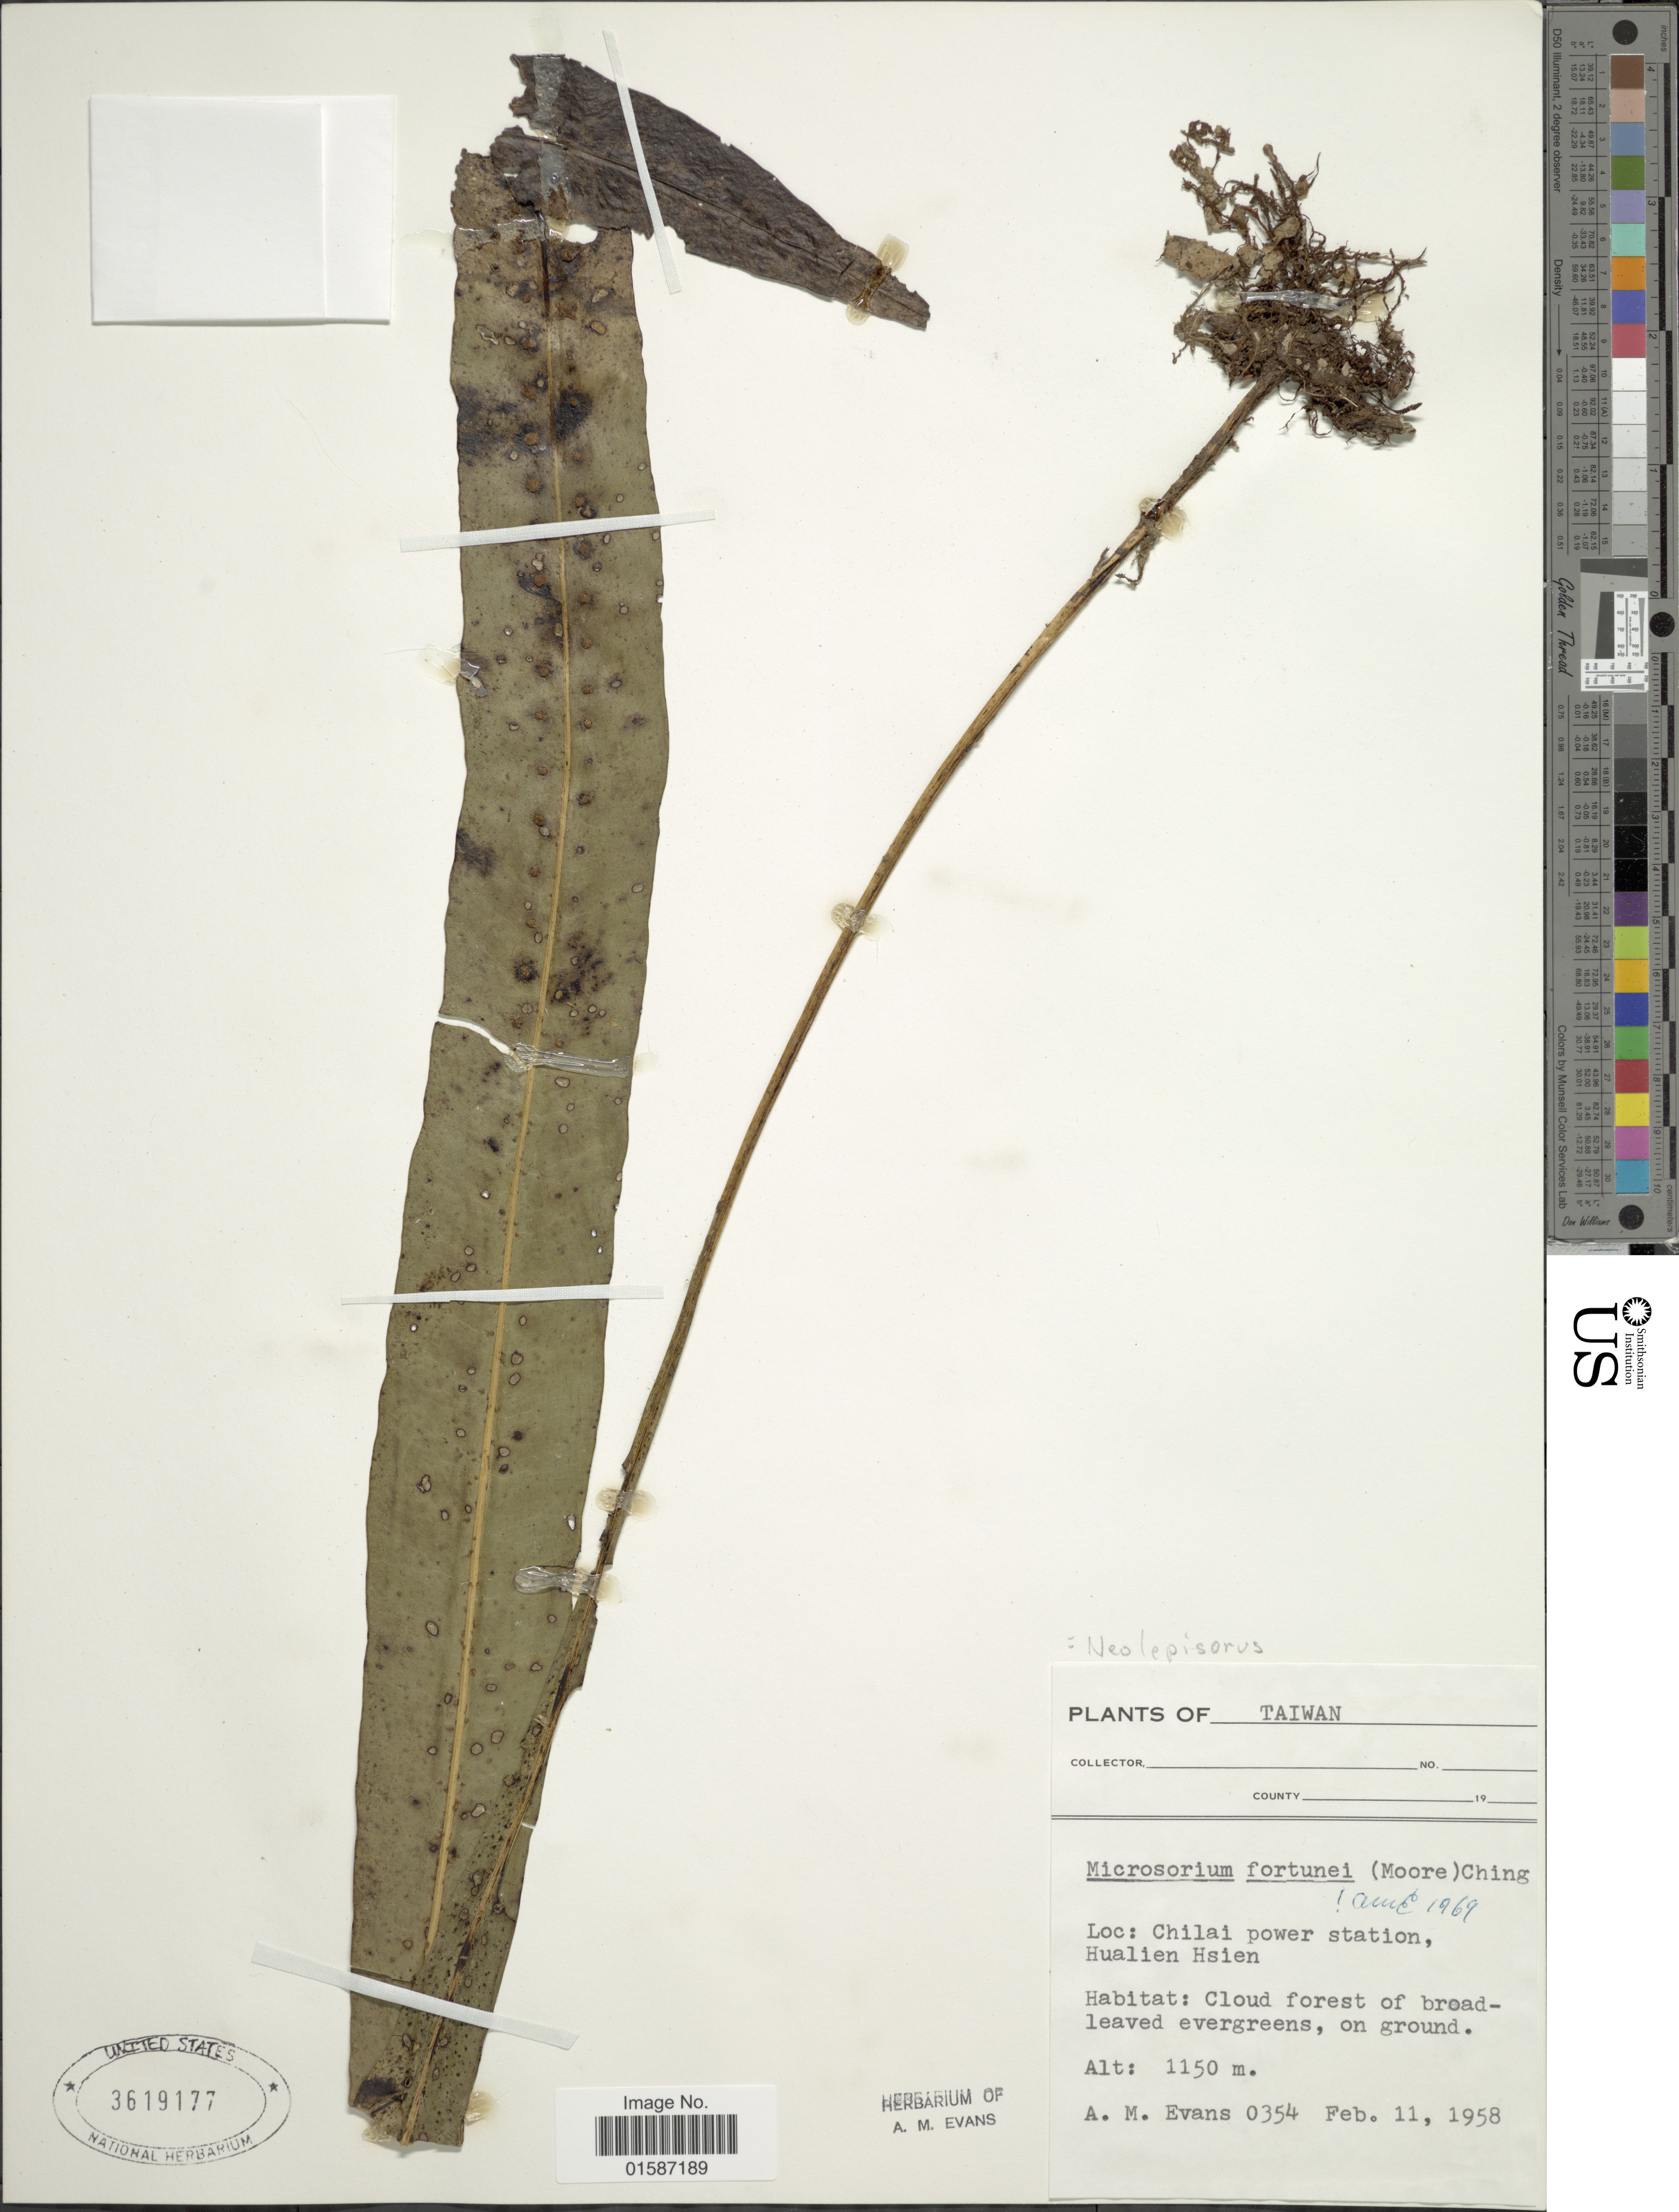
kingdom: Plantae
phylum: Tracheophyta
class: Polypodiopsida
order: Polypodiales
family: Polypodiaceae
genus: Neolepisorus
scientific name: Neolepisorus fortunei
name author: (T. Moore) Li S. Wang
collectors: A. M. Evans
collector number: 0354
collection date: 1958-02-11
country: Taiwan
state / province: Hualien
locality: Chilai power station, Hualien Hsien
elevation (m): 1150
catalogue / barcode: US 3619177